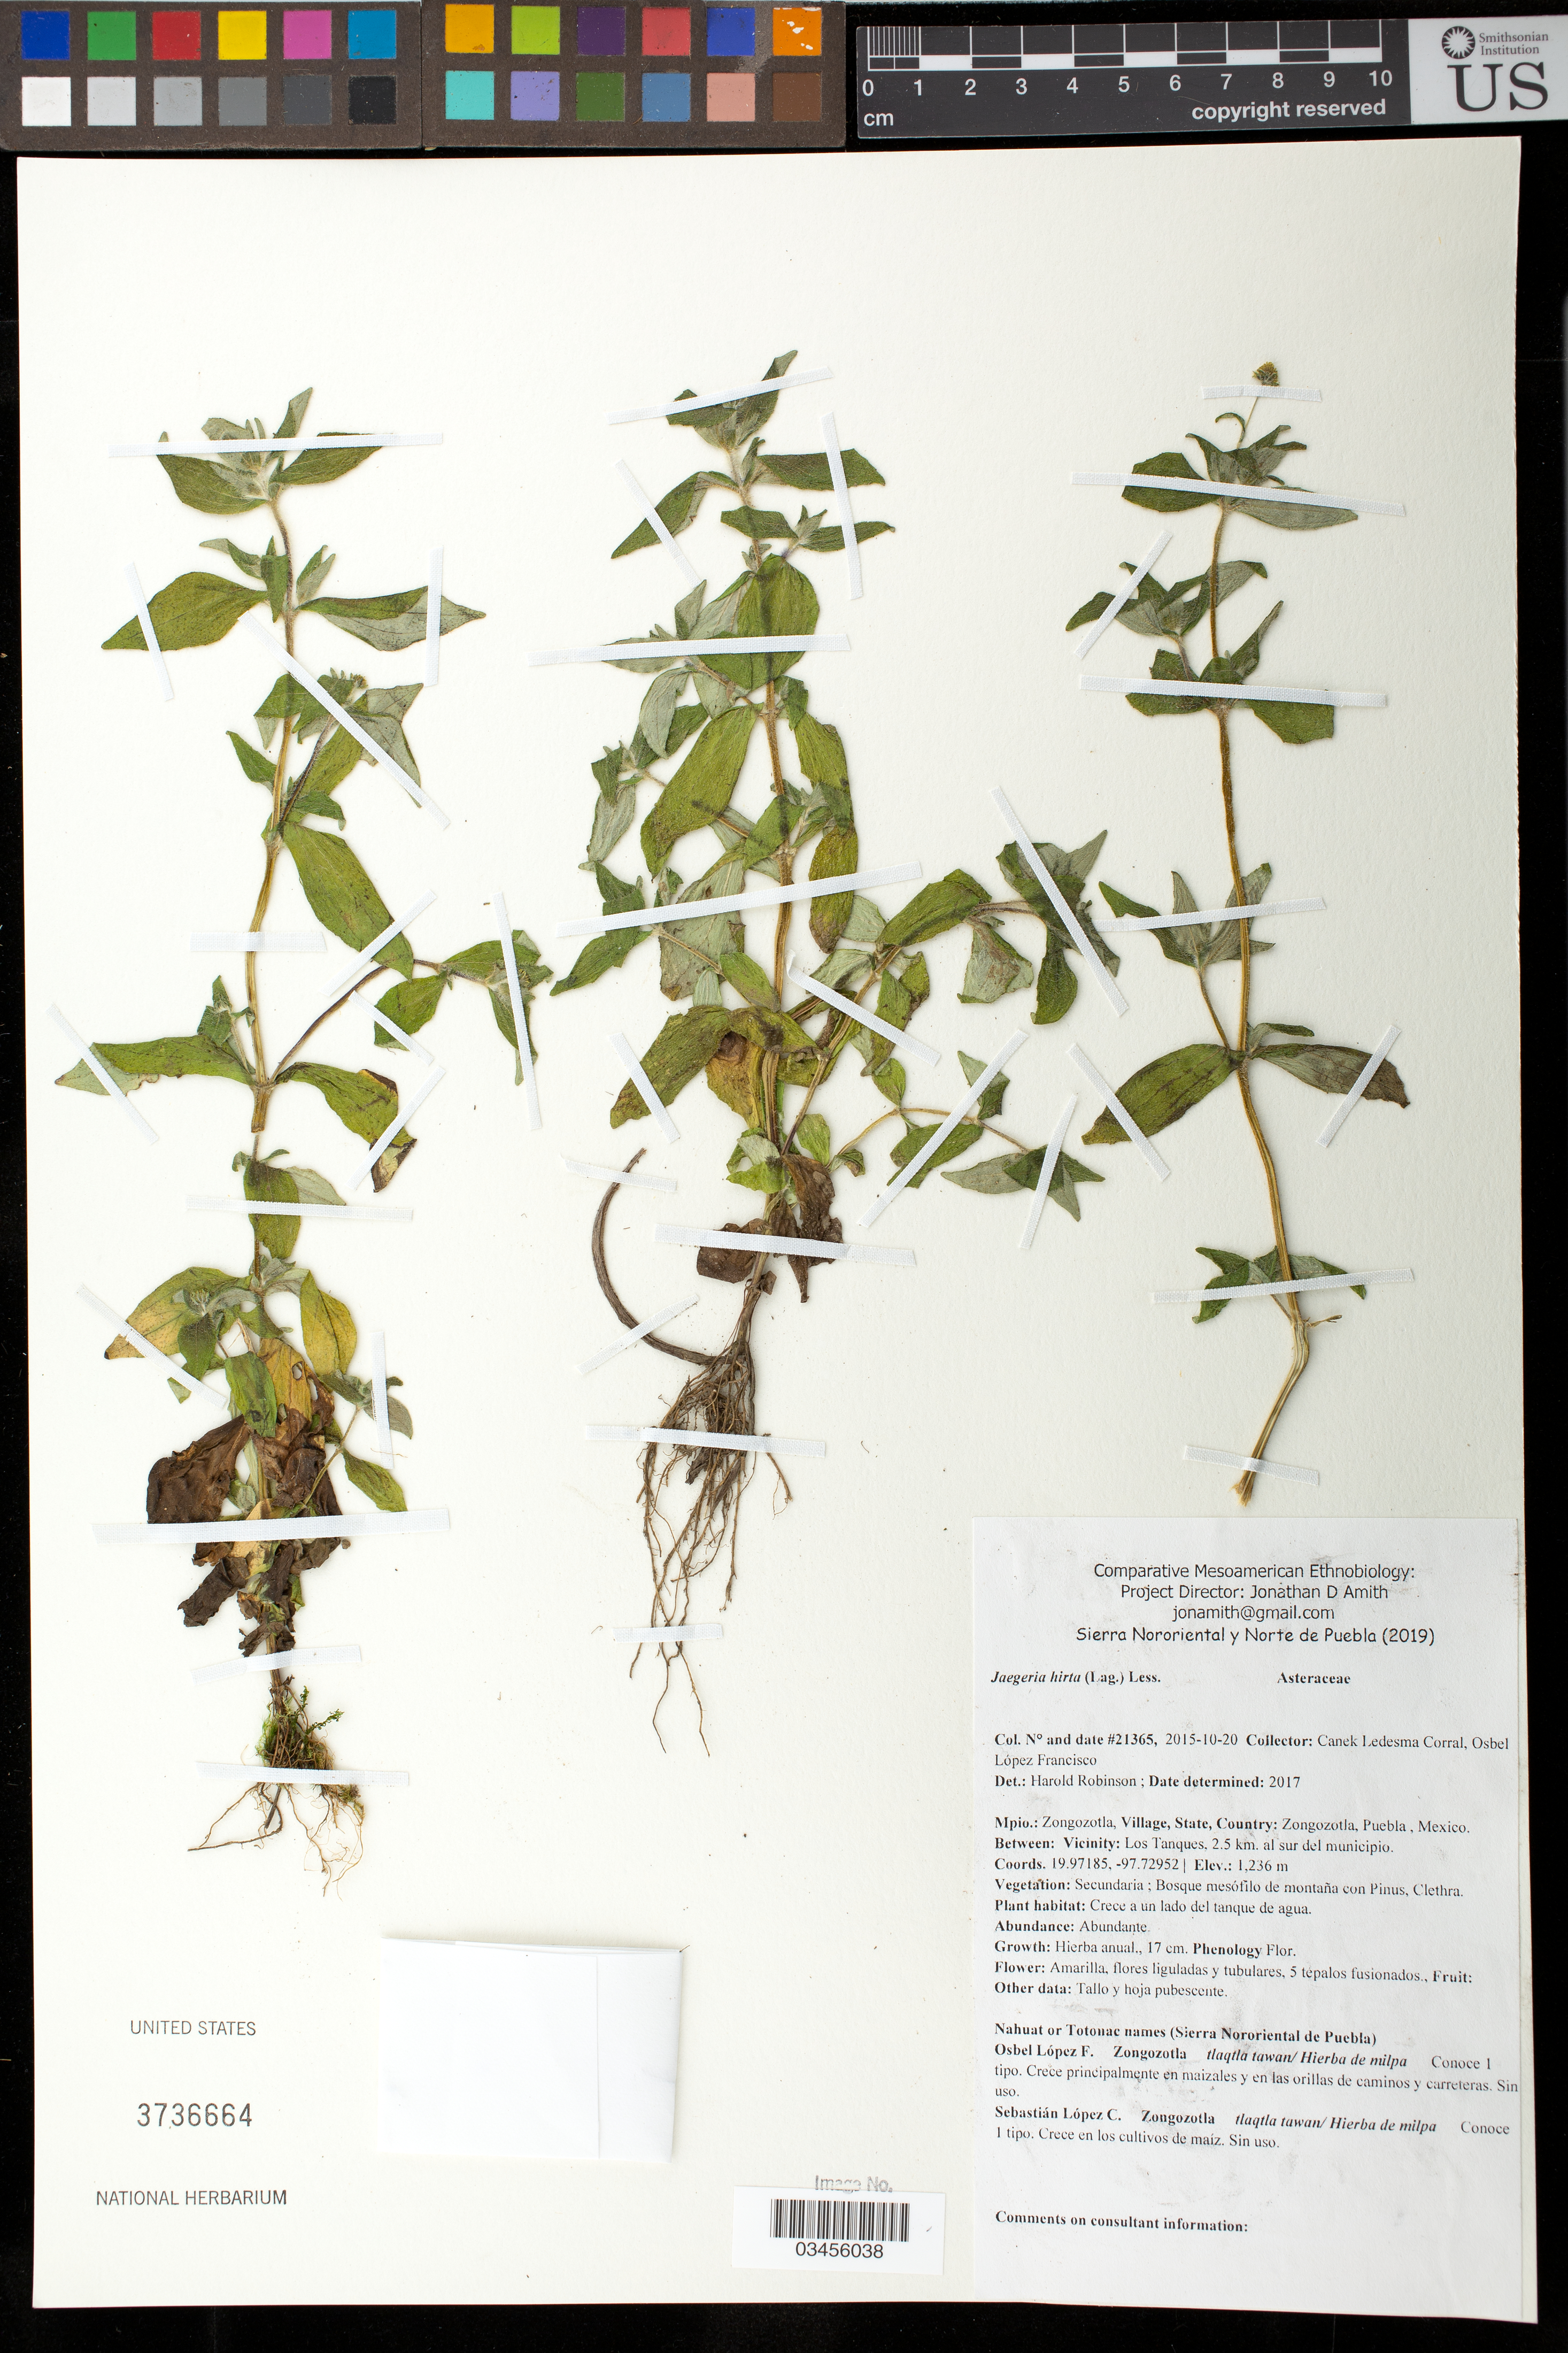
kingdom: Plantae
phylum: Tracheophyta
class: Magnoliopsida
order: Asterales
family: Asteraceae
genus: Jaegeria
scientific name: Jaegeria hirta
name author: (Lag.) Less.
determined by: Robinson, Harold E., (US)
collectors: Canek Ledesma C. & O. López Francisco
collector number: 21365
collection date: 2015-10-20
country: México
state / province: Puebla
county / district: Zongozotla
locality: PUEBLO: Zongozotla; LOCALIDAD EXACTA: Los Tanques, 2.5 km al sur del municipio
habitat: Bosque mesófilo de montaña con Pinus, Clethra | Crece a un lado del tanque de agua.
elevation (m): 1236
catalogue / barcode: US 3736664